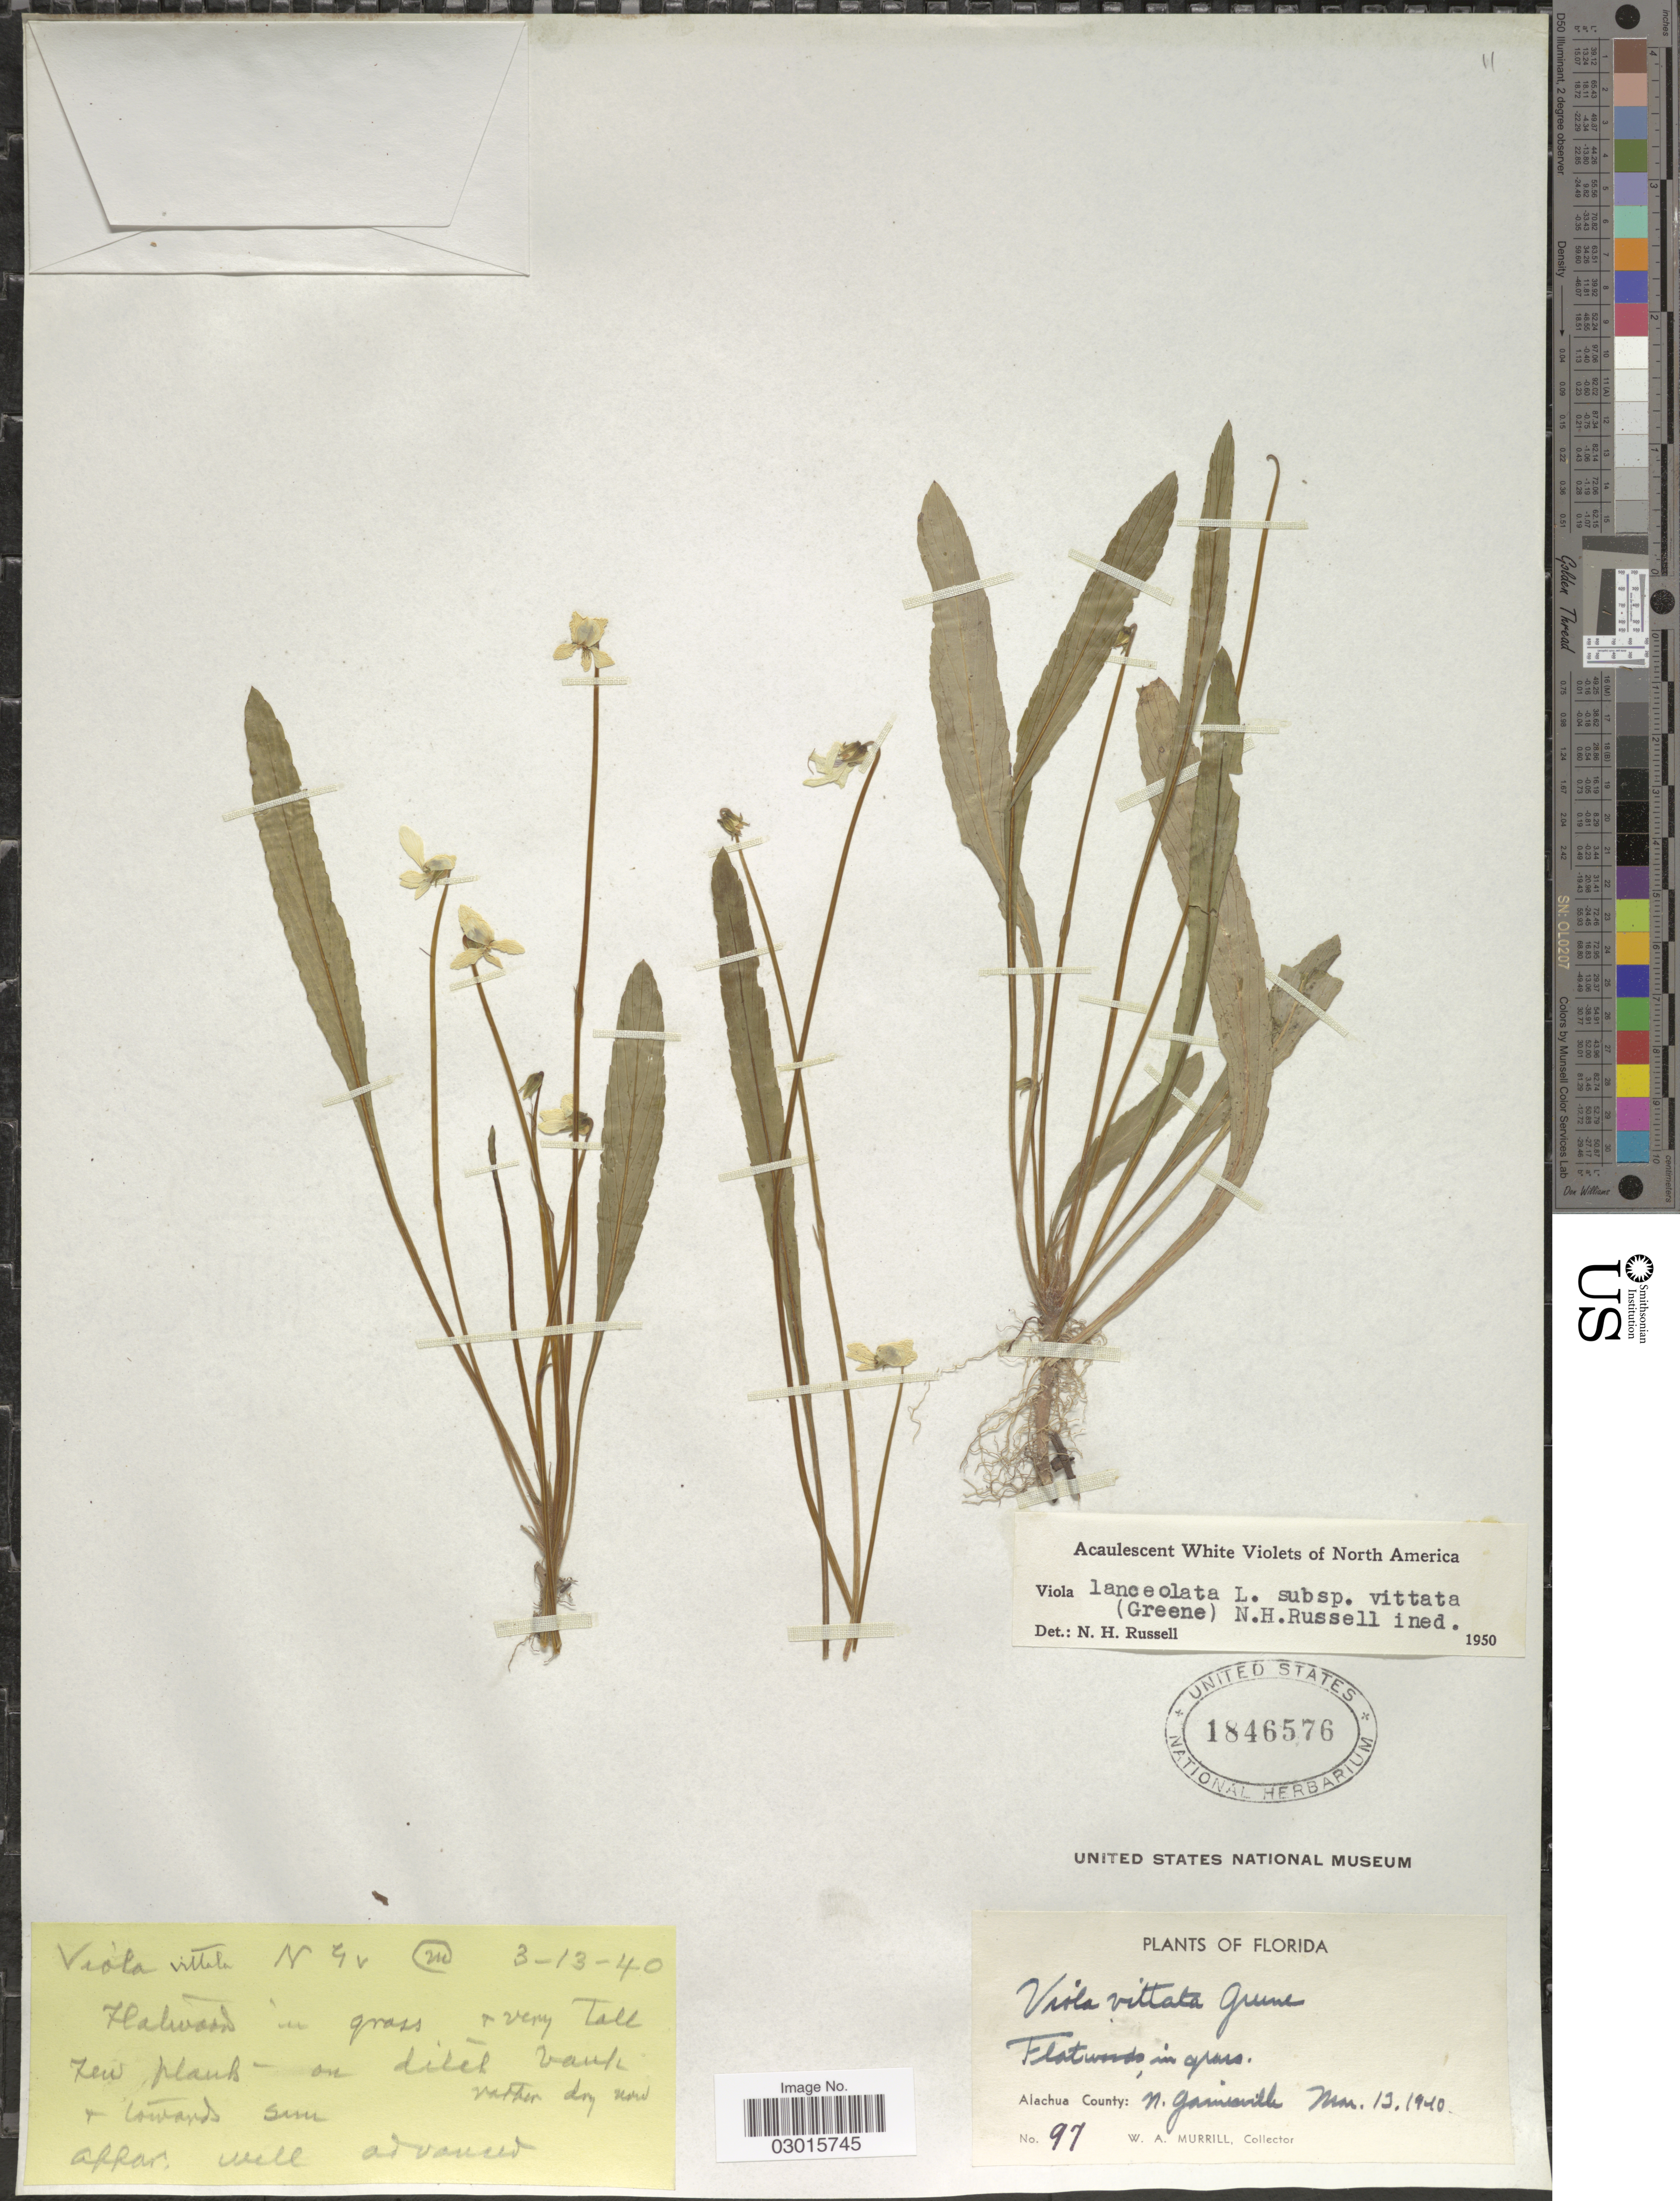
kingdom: Plantae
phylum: Tracheophyta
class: Magnoliopsida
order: Malpighiales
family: Violaceae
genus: Viola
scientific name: Viola lanceolata subsp. vittata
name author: (Greene) N. H. Russell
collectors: W. A. Murrill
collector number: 97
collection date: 1940-03-13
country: United States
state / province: Florida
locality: Alachua County: N. Gainesville.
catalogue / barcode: US 1846576